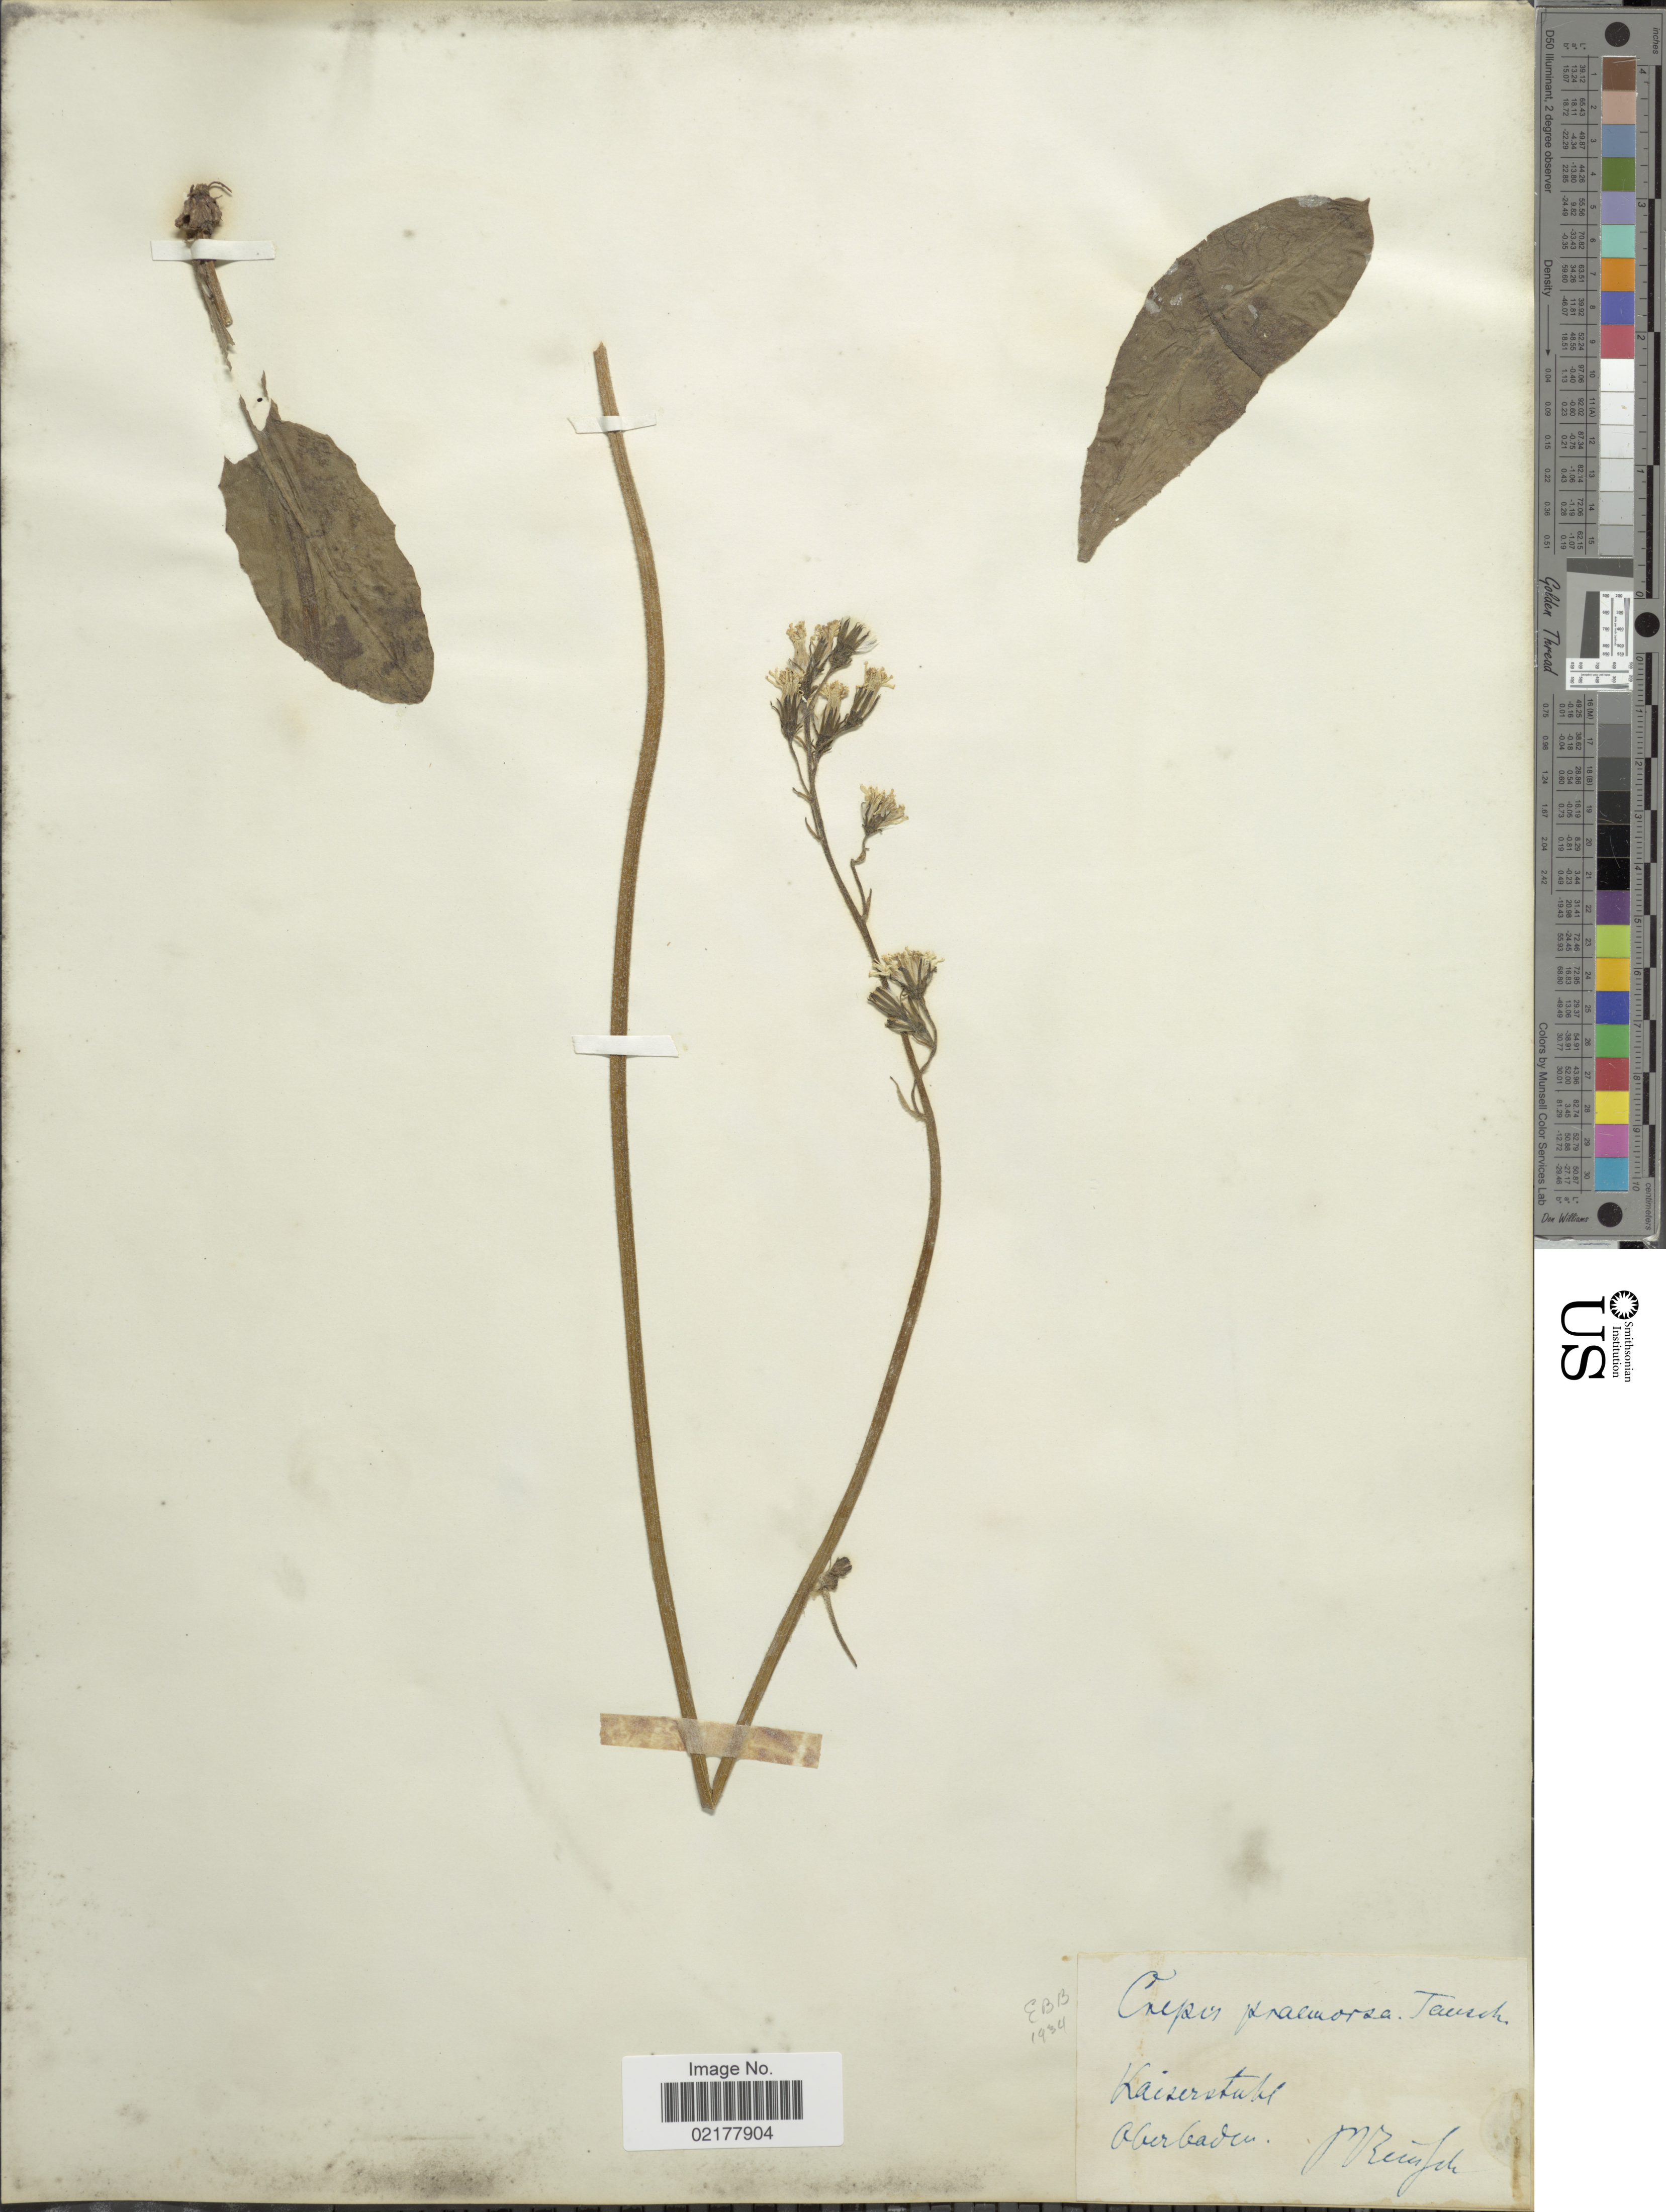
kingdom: Plantae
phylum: Tracheophyta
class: Magnoliopsida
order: Asterales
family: Asteraceae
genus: Crepis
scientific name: Crepis praemorsa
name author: (L.) Walther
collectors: P. Reinsch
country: Germany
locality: Kaiserstuhl, Oberbaden